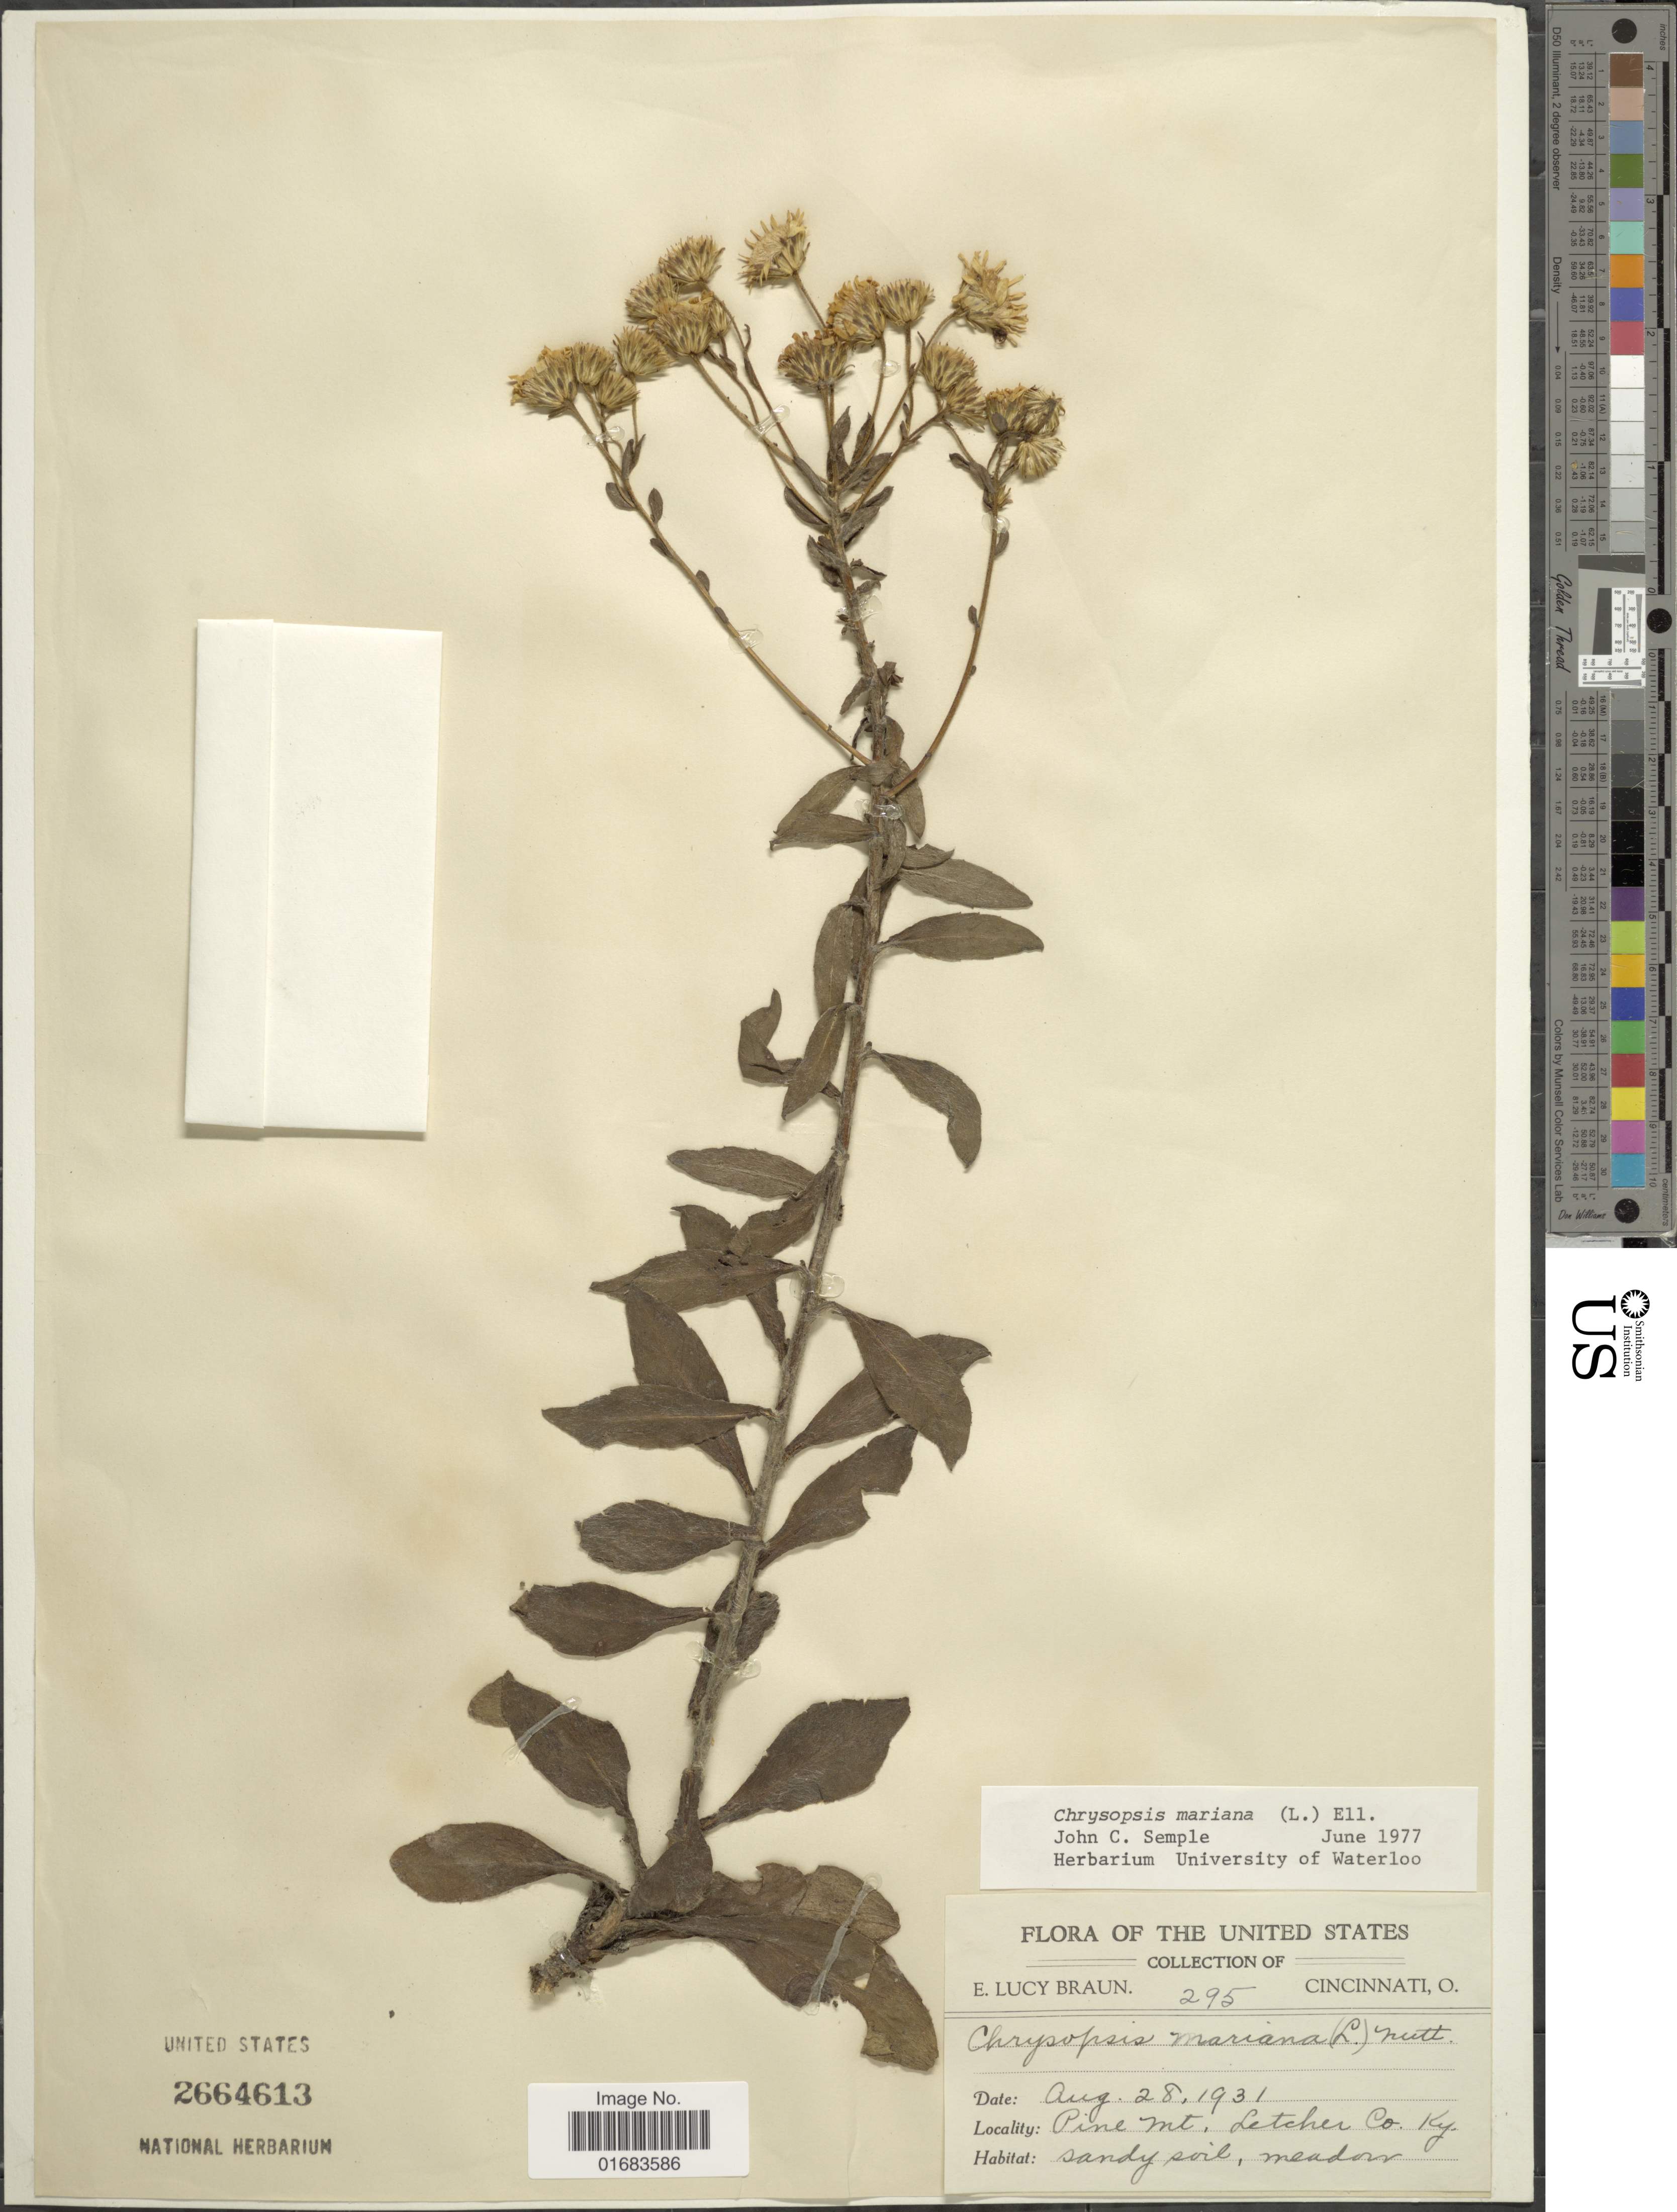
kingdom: Plantae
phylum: Tracheophyta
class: Magnoliopsida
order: Asterales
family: Asteraceae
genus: Chrysopsis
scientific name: Chrysopsis mariana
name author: (L.) Elliott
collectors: E. L. Braun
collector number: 295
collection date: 1931-08-28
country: United States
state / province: Kentucky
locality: Pine Mt. Letcher Co.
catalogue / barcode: US 2664613